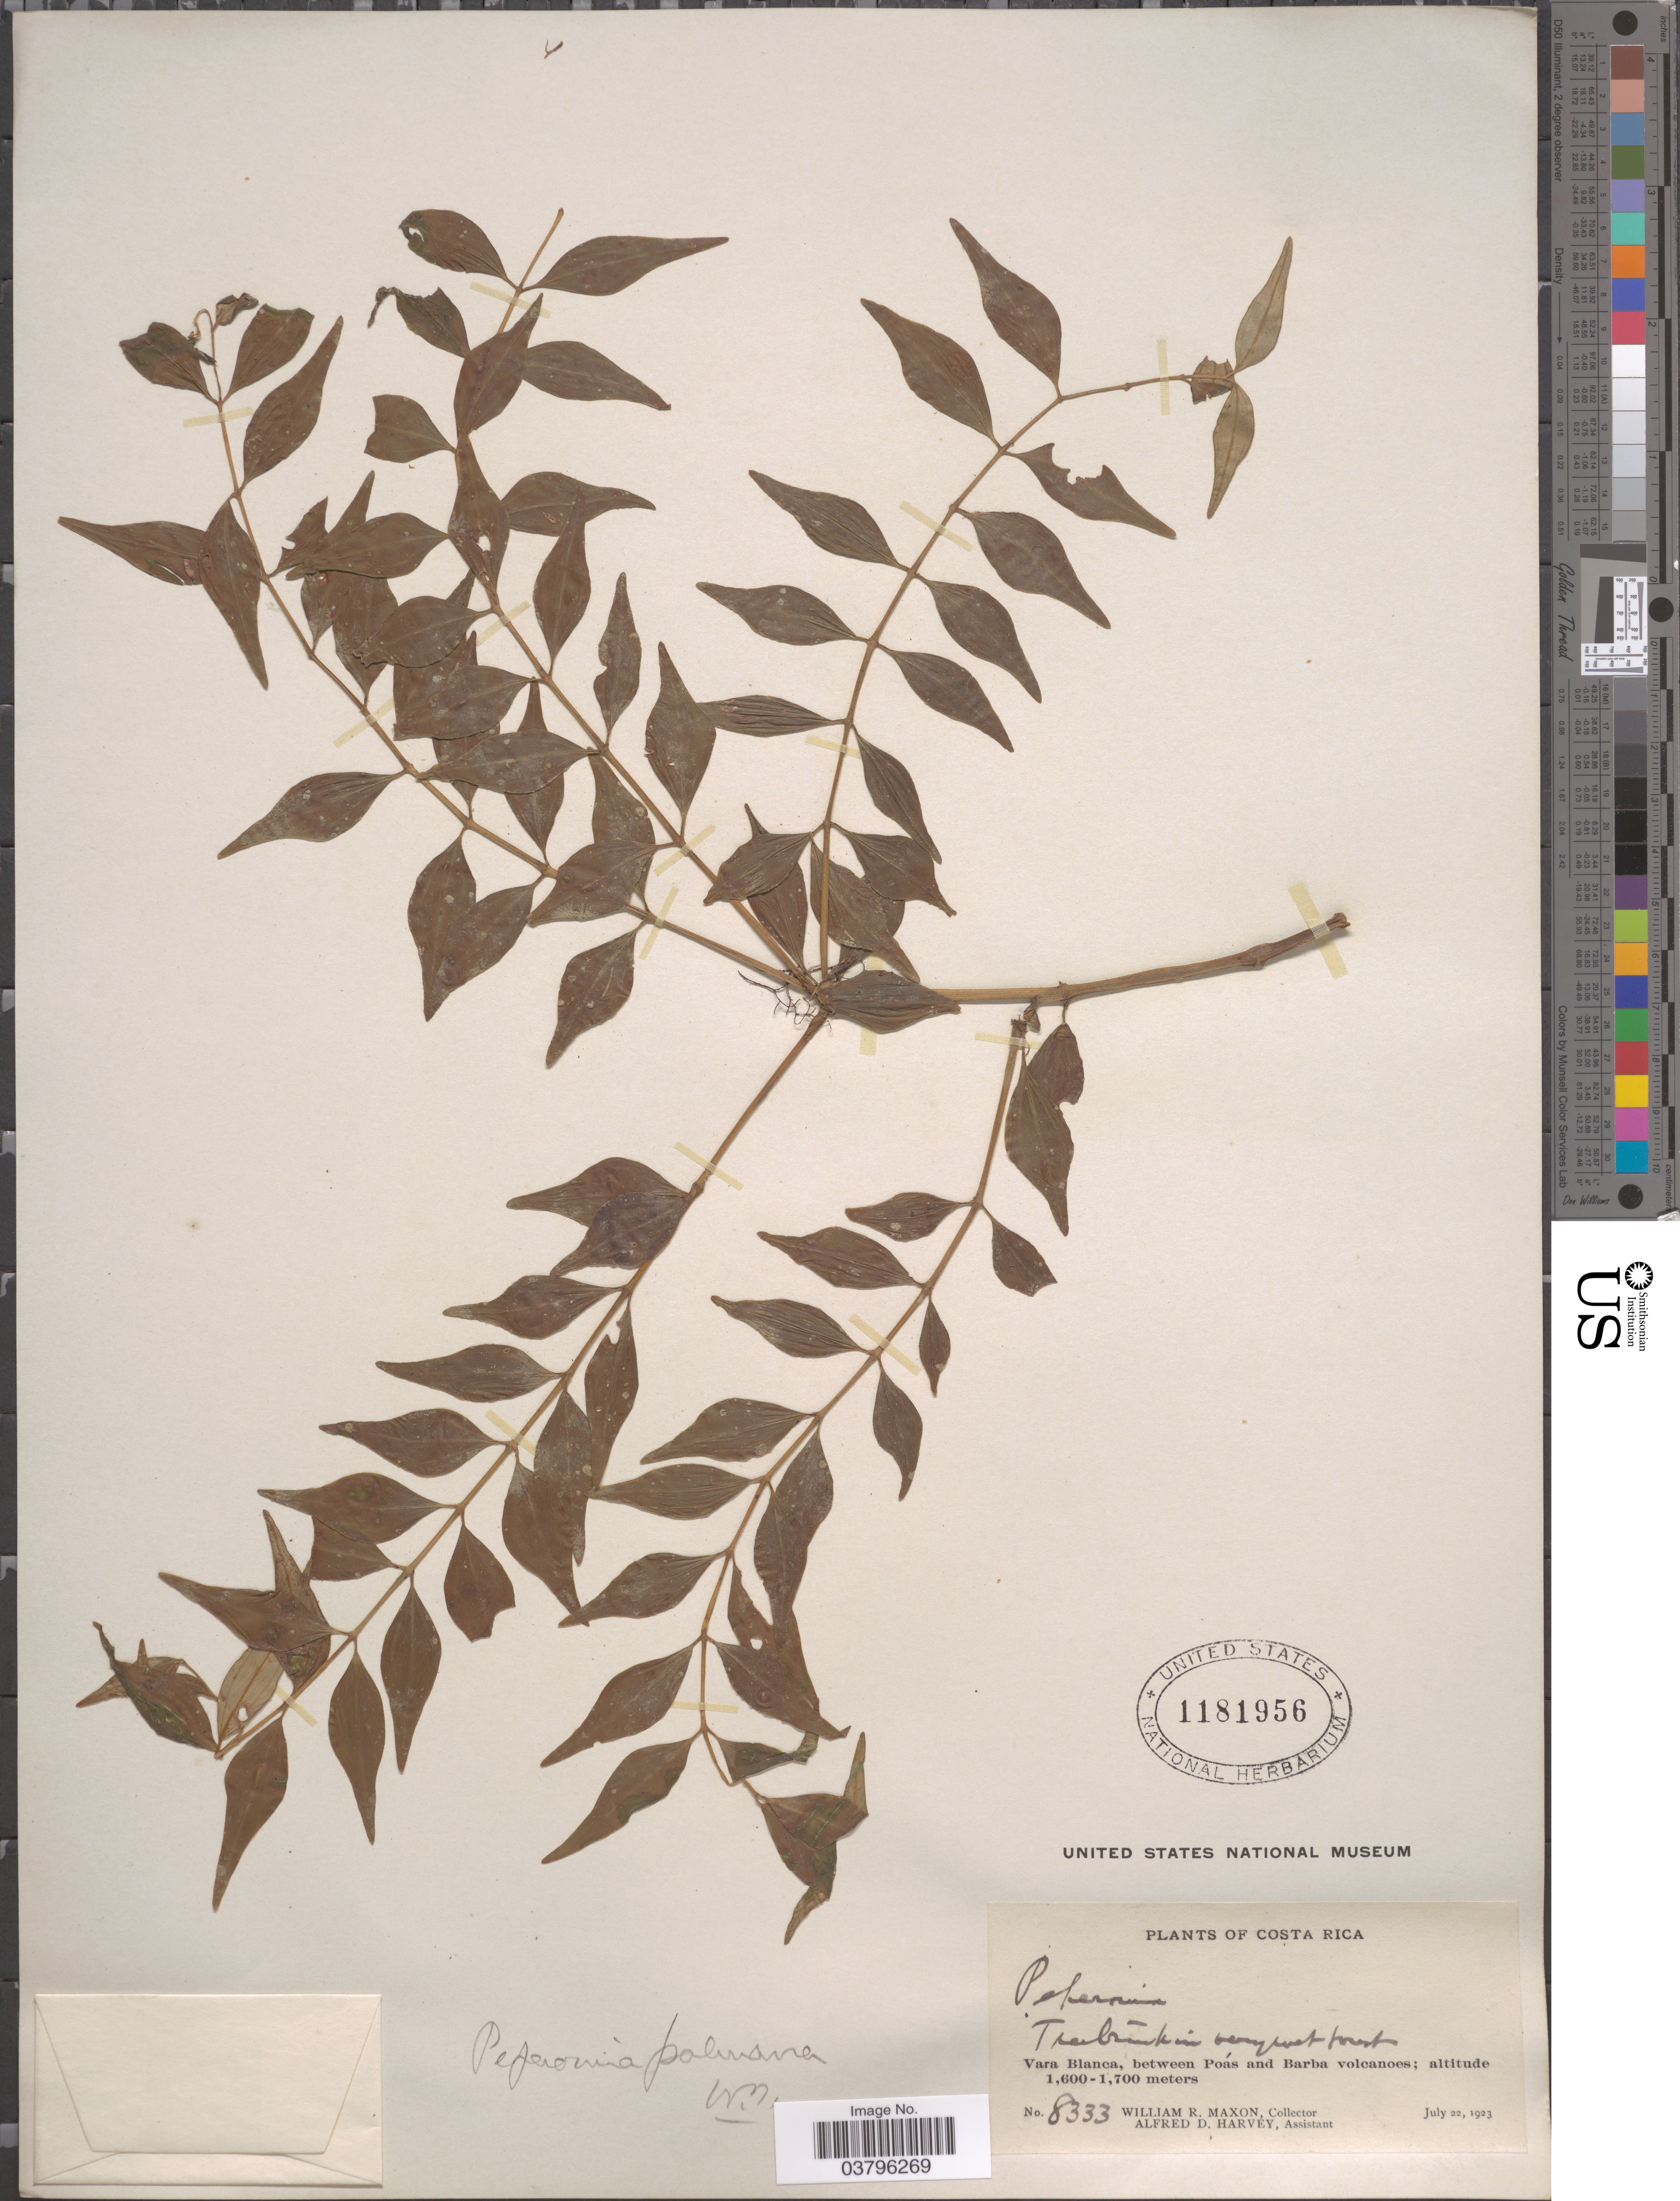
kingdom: Plantae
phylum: Tracheophyta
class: Magnoliopsida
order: Piperales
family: Piperaceae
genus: Peperomia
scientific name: Peperomia palmana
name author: C. DC.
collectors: W. R. Maxon & A. D. Harvey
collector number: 8333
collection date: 1923-07-22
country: Costa Rica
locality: Vara Blanca, between Poás and Barba volcanoes.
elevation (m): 1600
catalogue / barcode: US 1181956